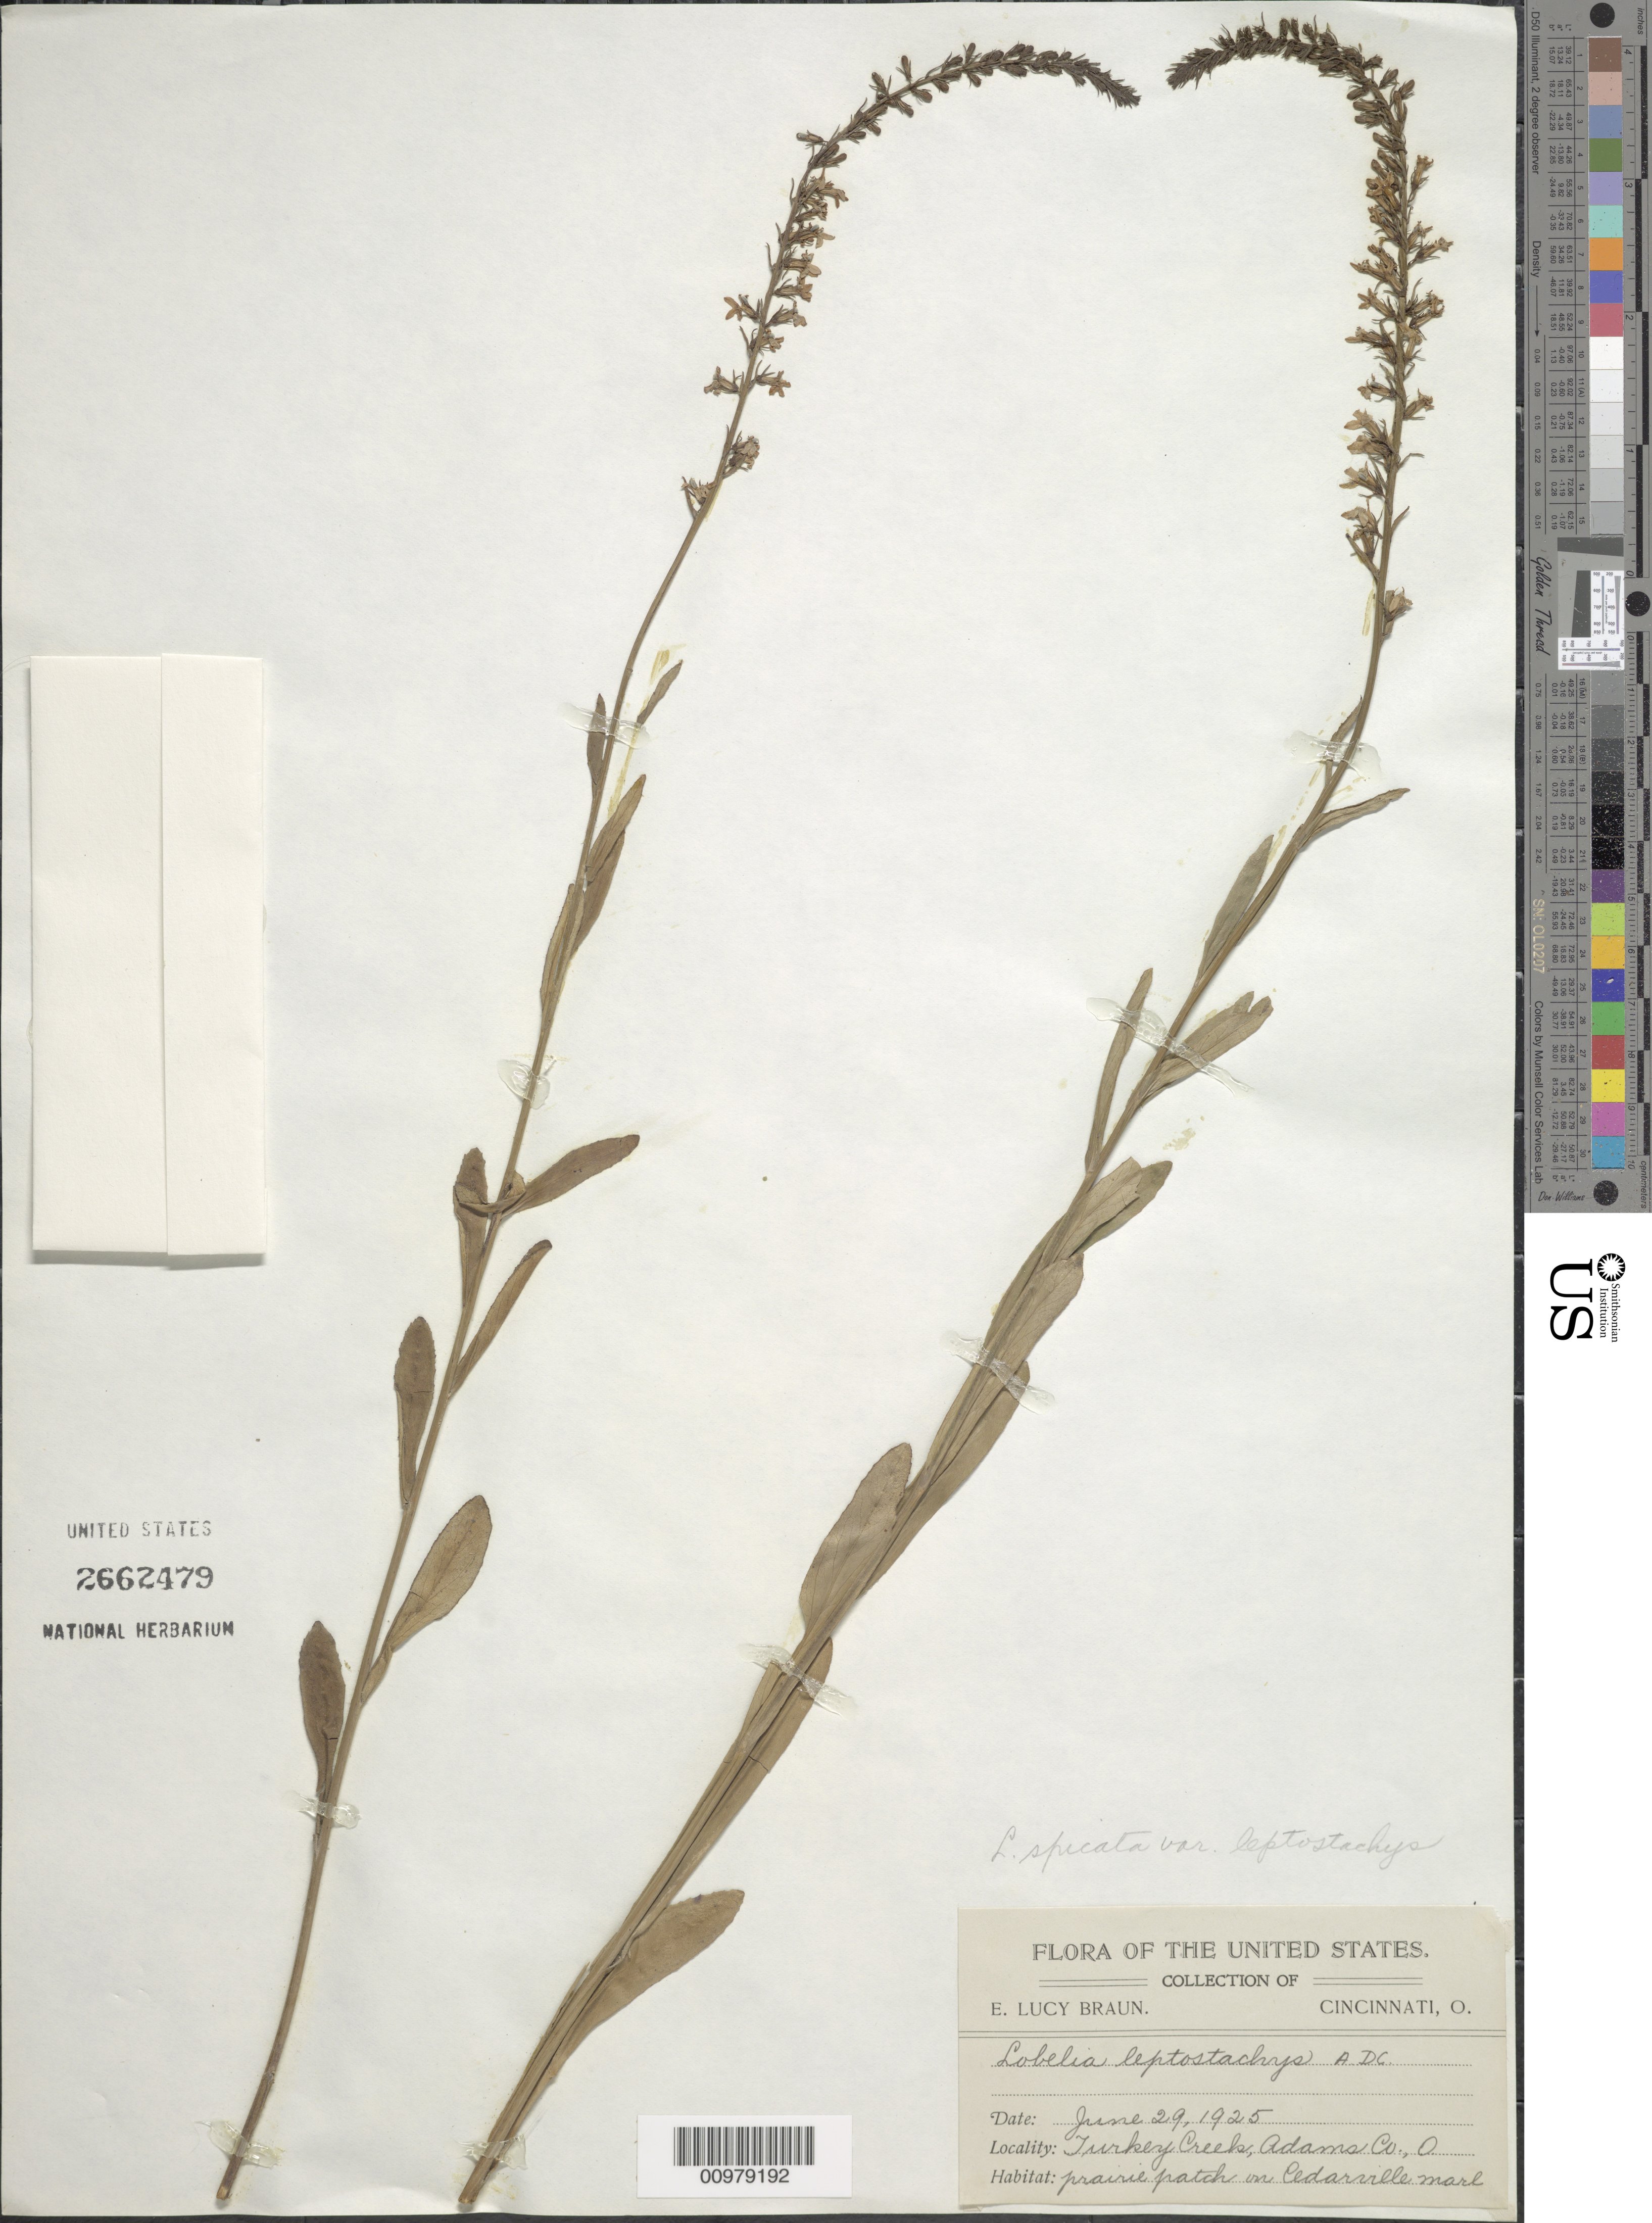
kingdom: Plantae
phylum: Tracheophyta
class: Magnoliopsida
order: Asterales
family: Campanulaceae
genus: Lobelia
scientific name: Lobelia spicata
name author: Lam.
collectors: E. L. Braun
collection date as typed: June 29, 1925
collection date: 1925-06-29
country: United States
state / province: Ohio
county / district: Adams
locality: Turkey Creek, Cedarville marl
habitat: prairie patch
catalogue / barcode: US 2662479